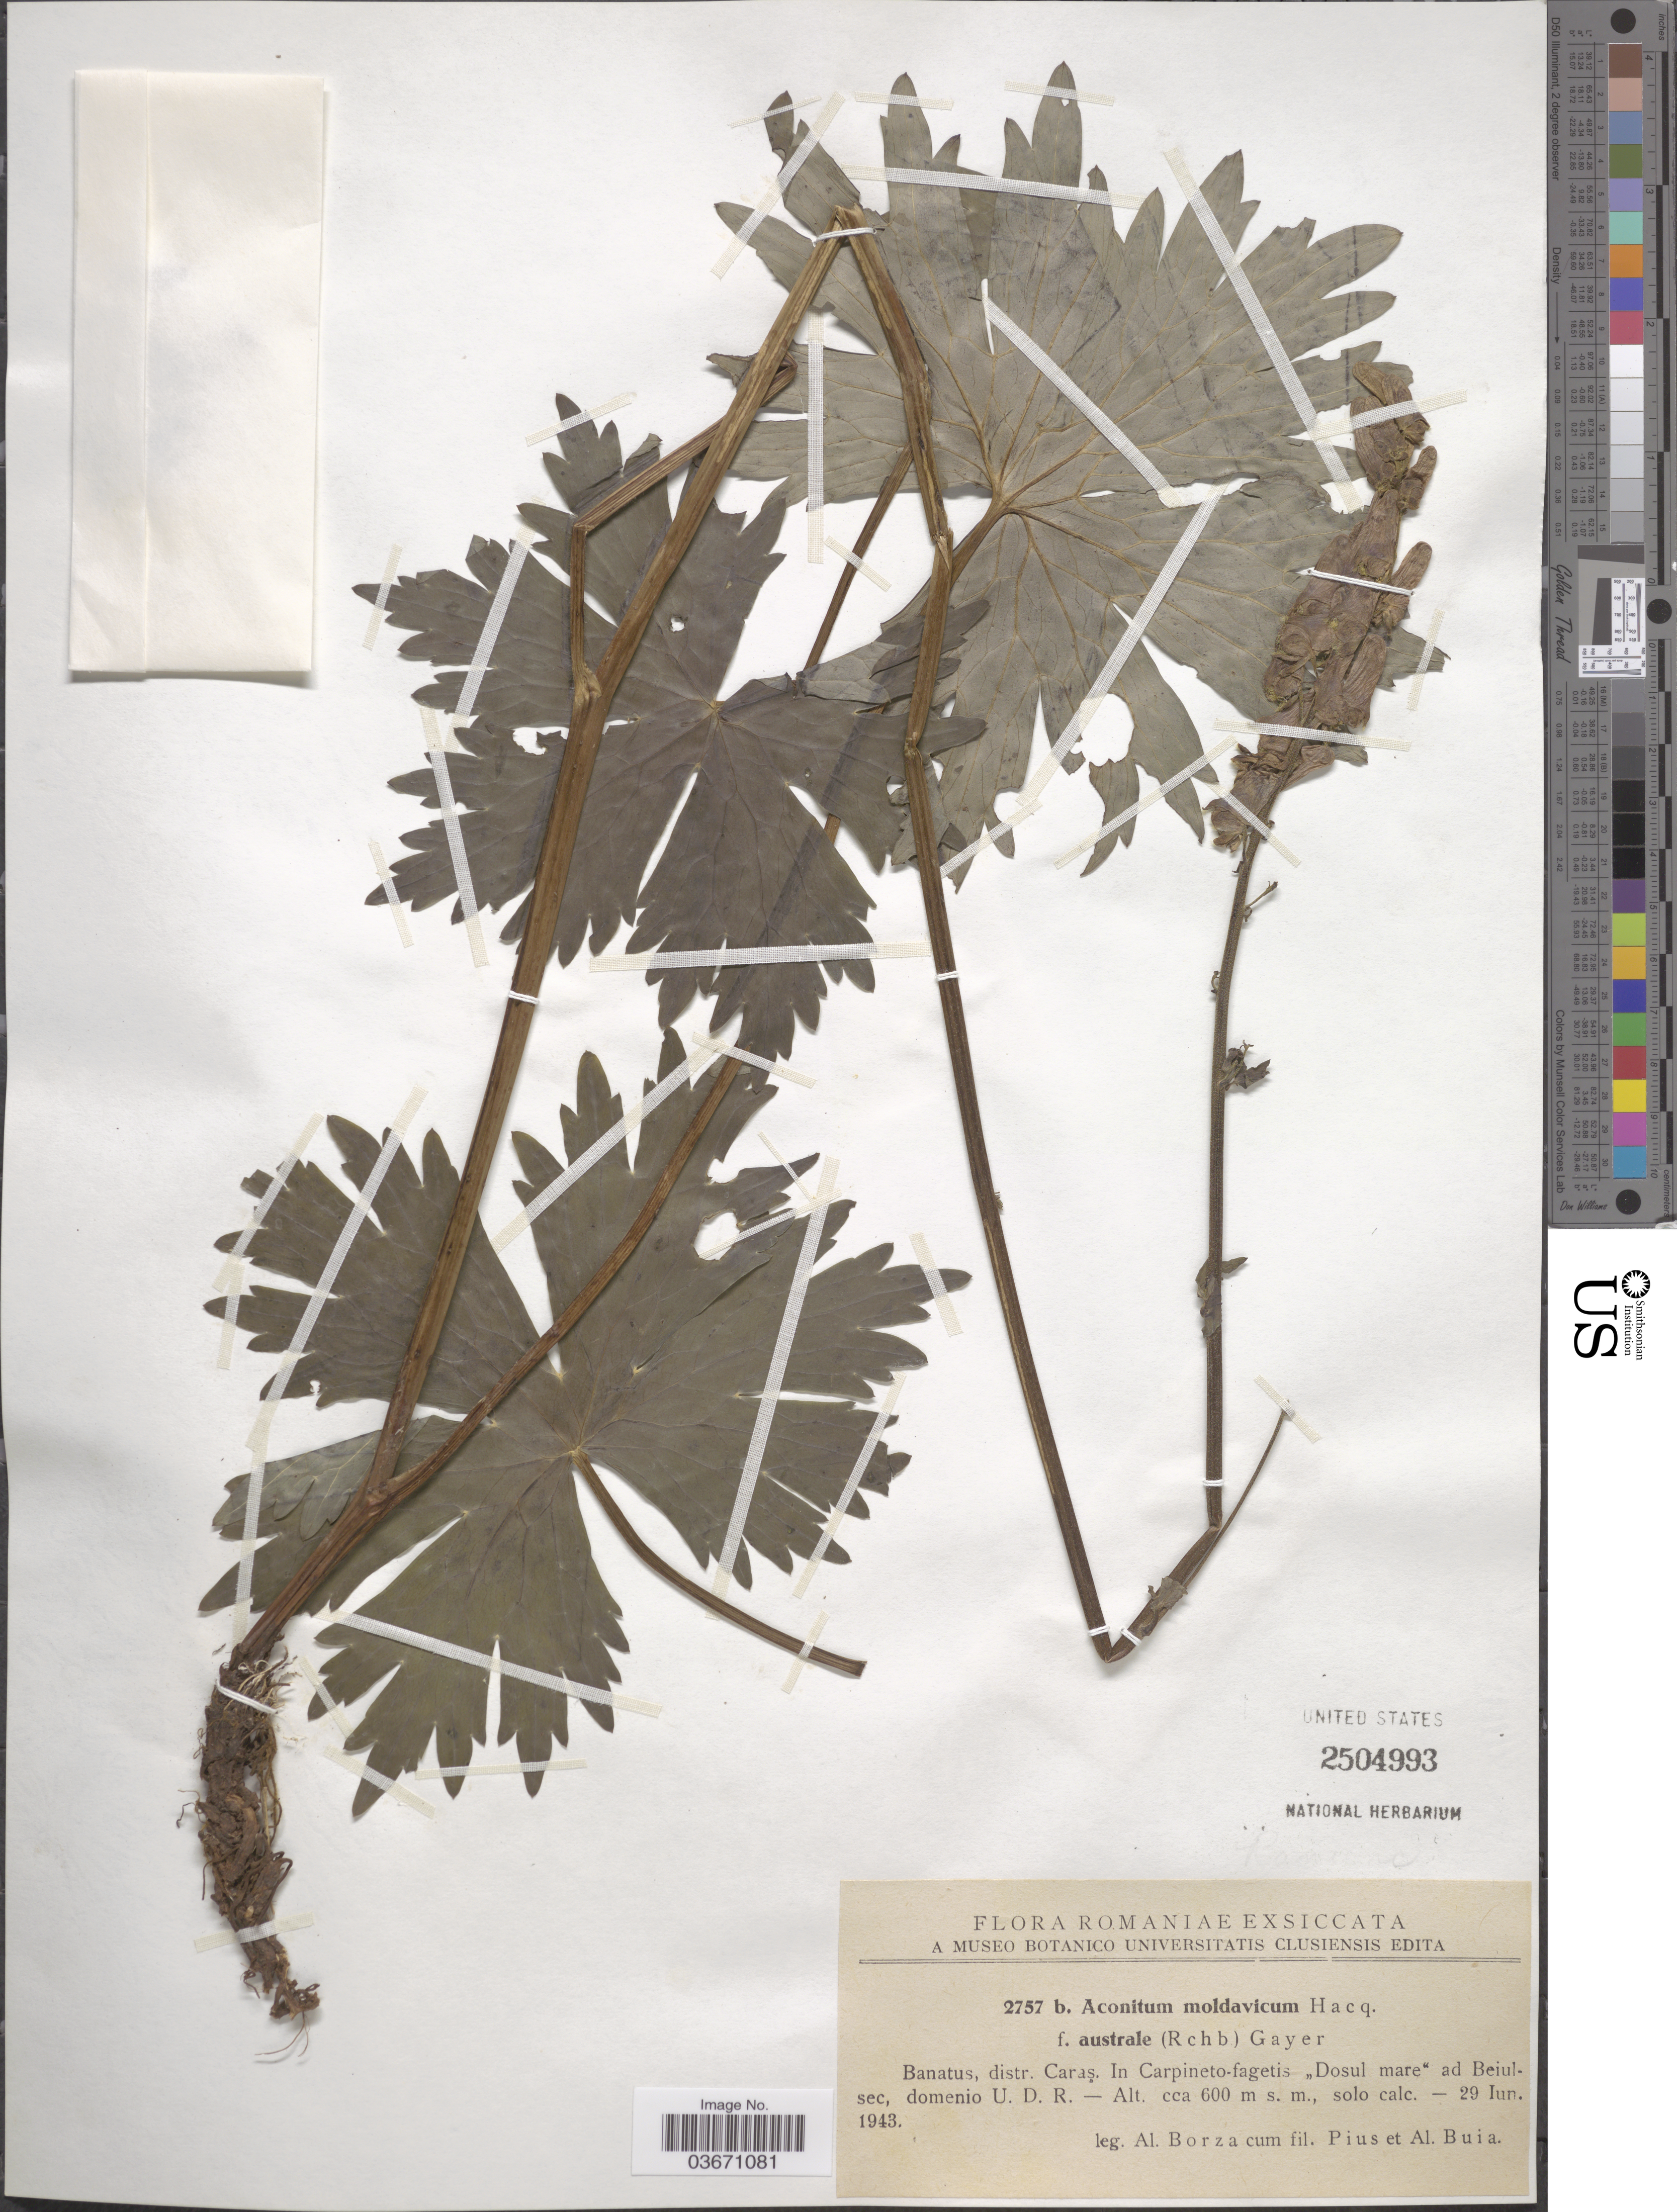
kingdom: Plantae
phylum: Tracheophyta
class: Magnoliopsida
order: Ranunculales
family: Ranunculaceae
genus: Aconitum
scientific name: Aconitum moldavicum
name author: Hacq.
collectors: A. Borza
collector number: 2757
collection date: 1943-06-29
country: Romania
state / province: Caras-Severin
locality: Banatus, distr. Caraş. In Carpineto-fagetis "Dosul mare" ad Beiulsec, domenio U. D. R.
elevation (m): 600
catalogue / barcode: US 2504993